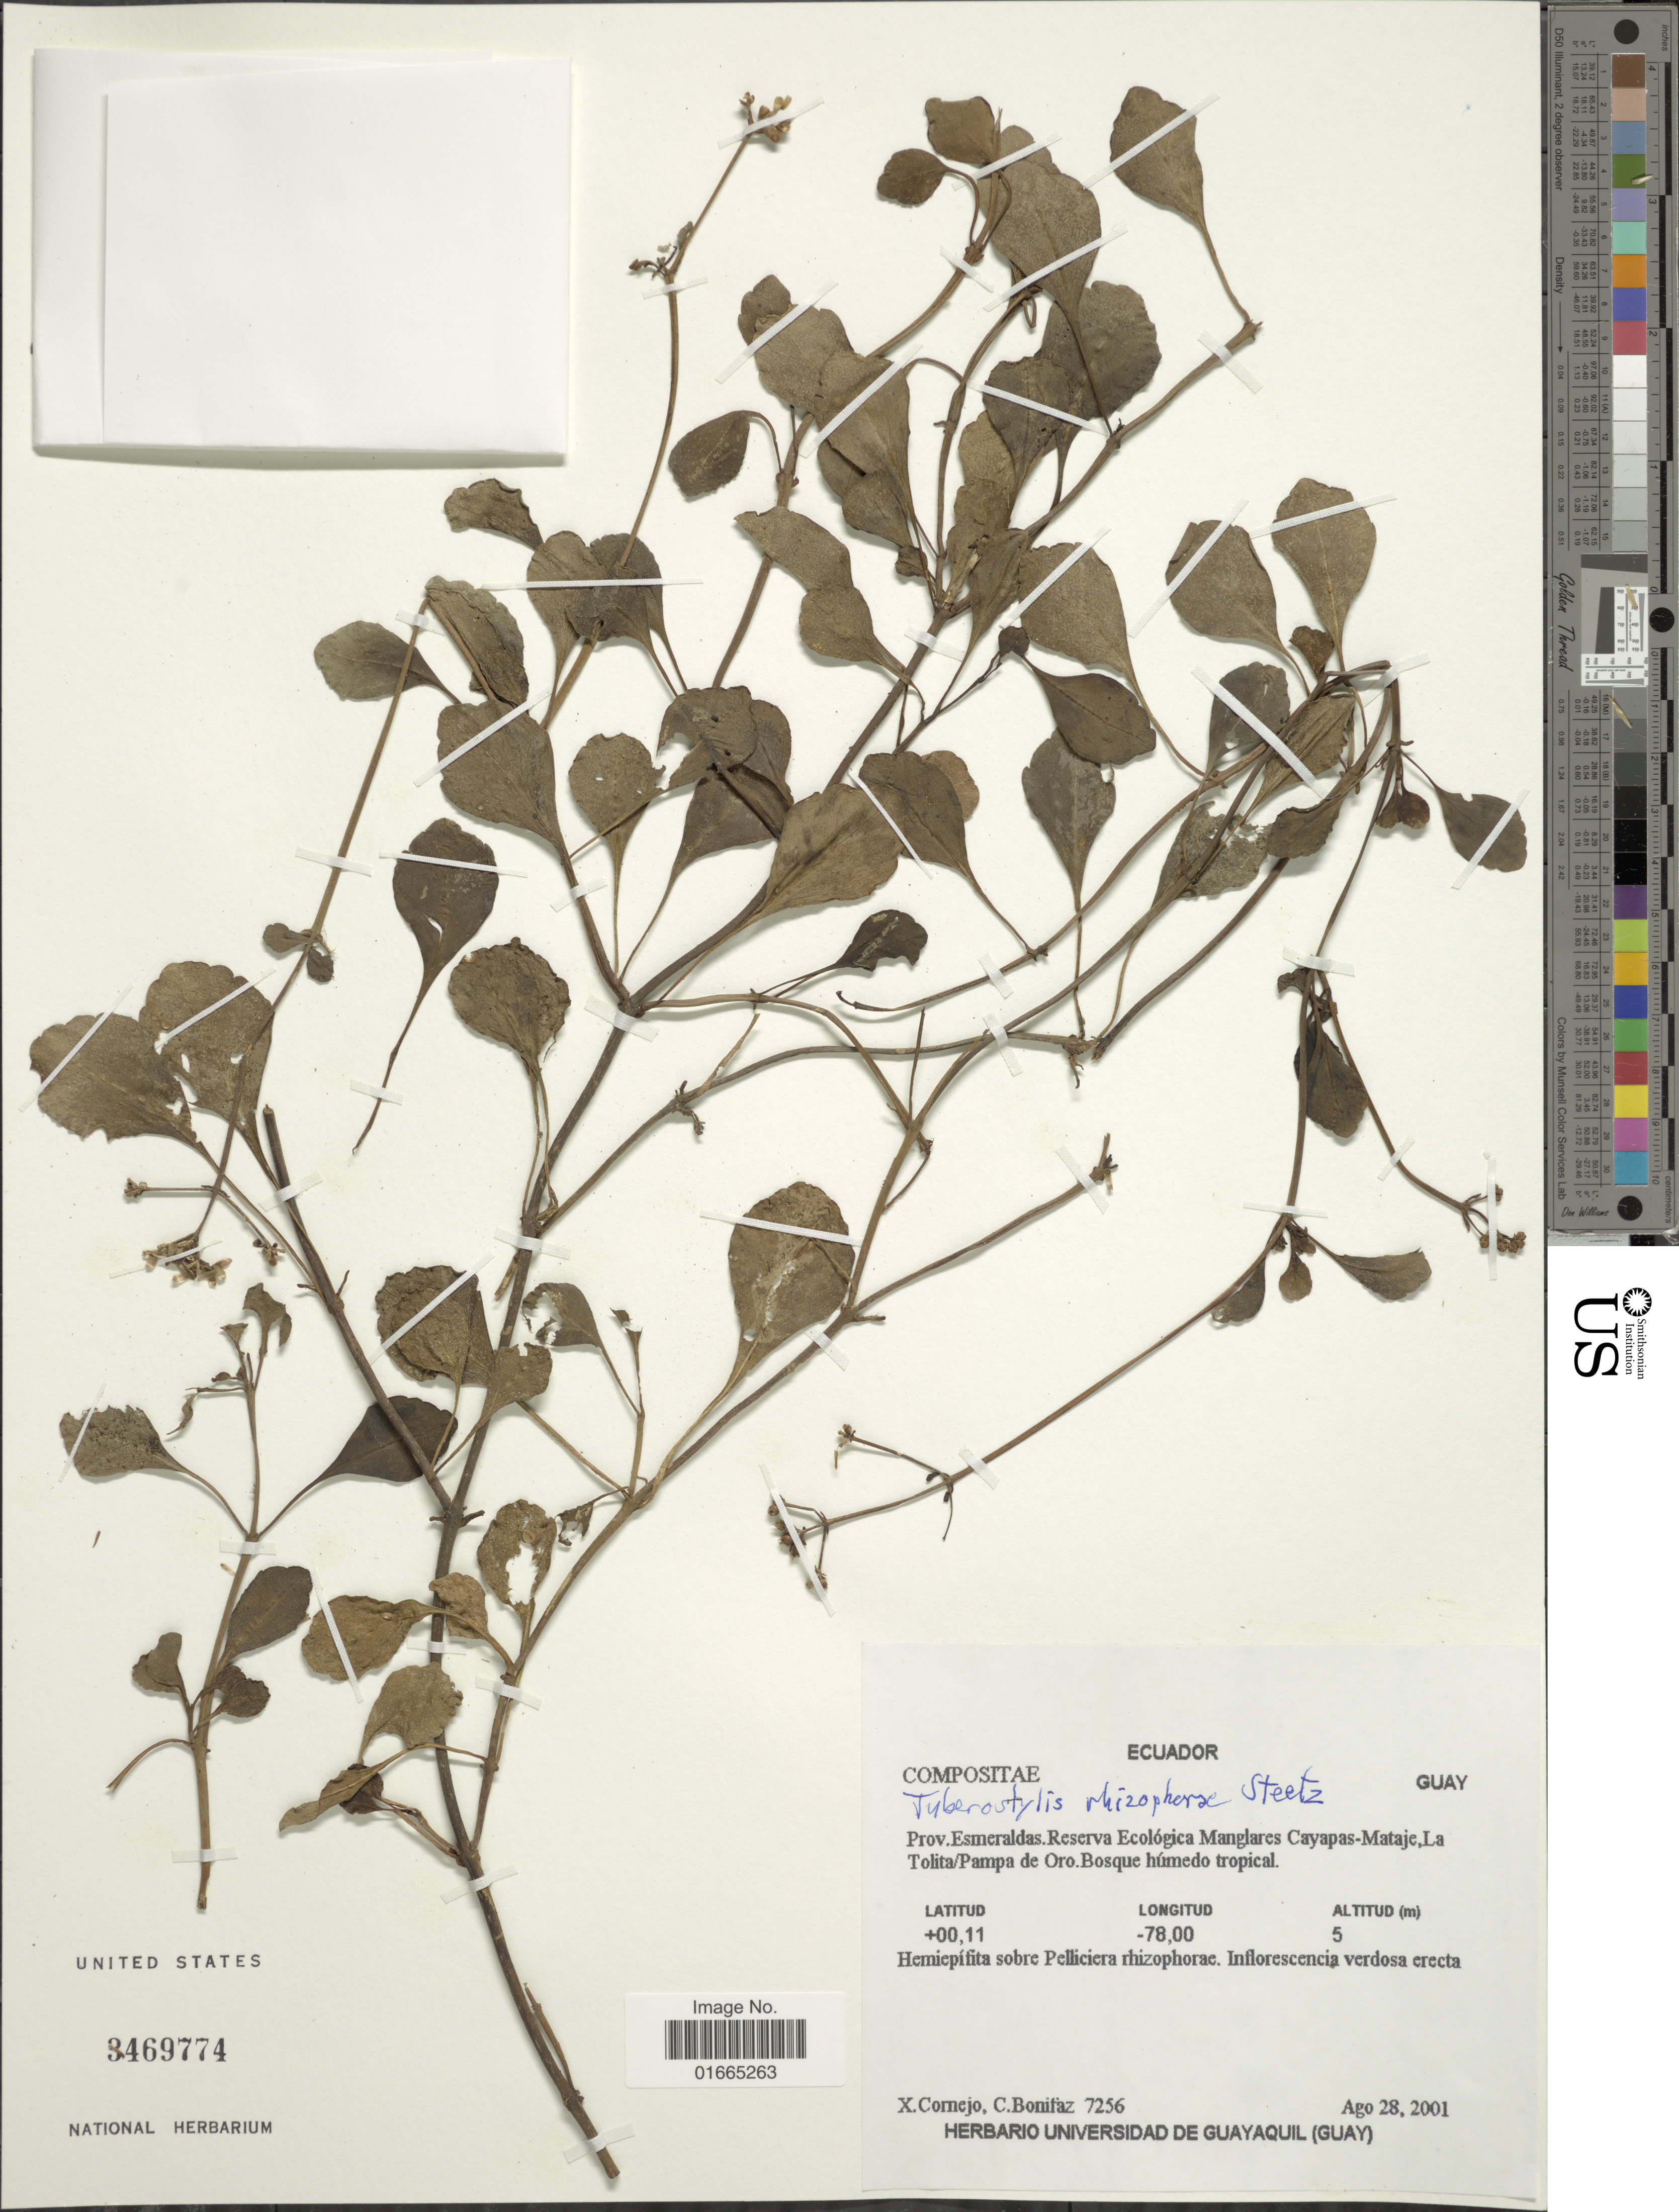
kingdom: Plantae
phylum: Tracheophyta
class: Magnoliopsida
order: Asterales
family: Asteraceae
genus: Tuberostylis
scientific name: Tuberostylis rhizophorae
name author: Steetz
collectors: X. F. Cornejo & C. Bonitáz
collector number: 7256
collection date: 2001-08-28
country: Ecuador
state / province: Esmeraldas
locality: Prov. Esmeraldas. Reserva Ecológica Manglares Cayapas - Mataje, La Tolita/Pampa de Oro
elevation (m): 5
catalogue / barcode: US 3469774